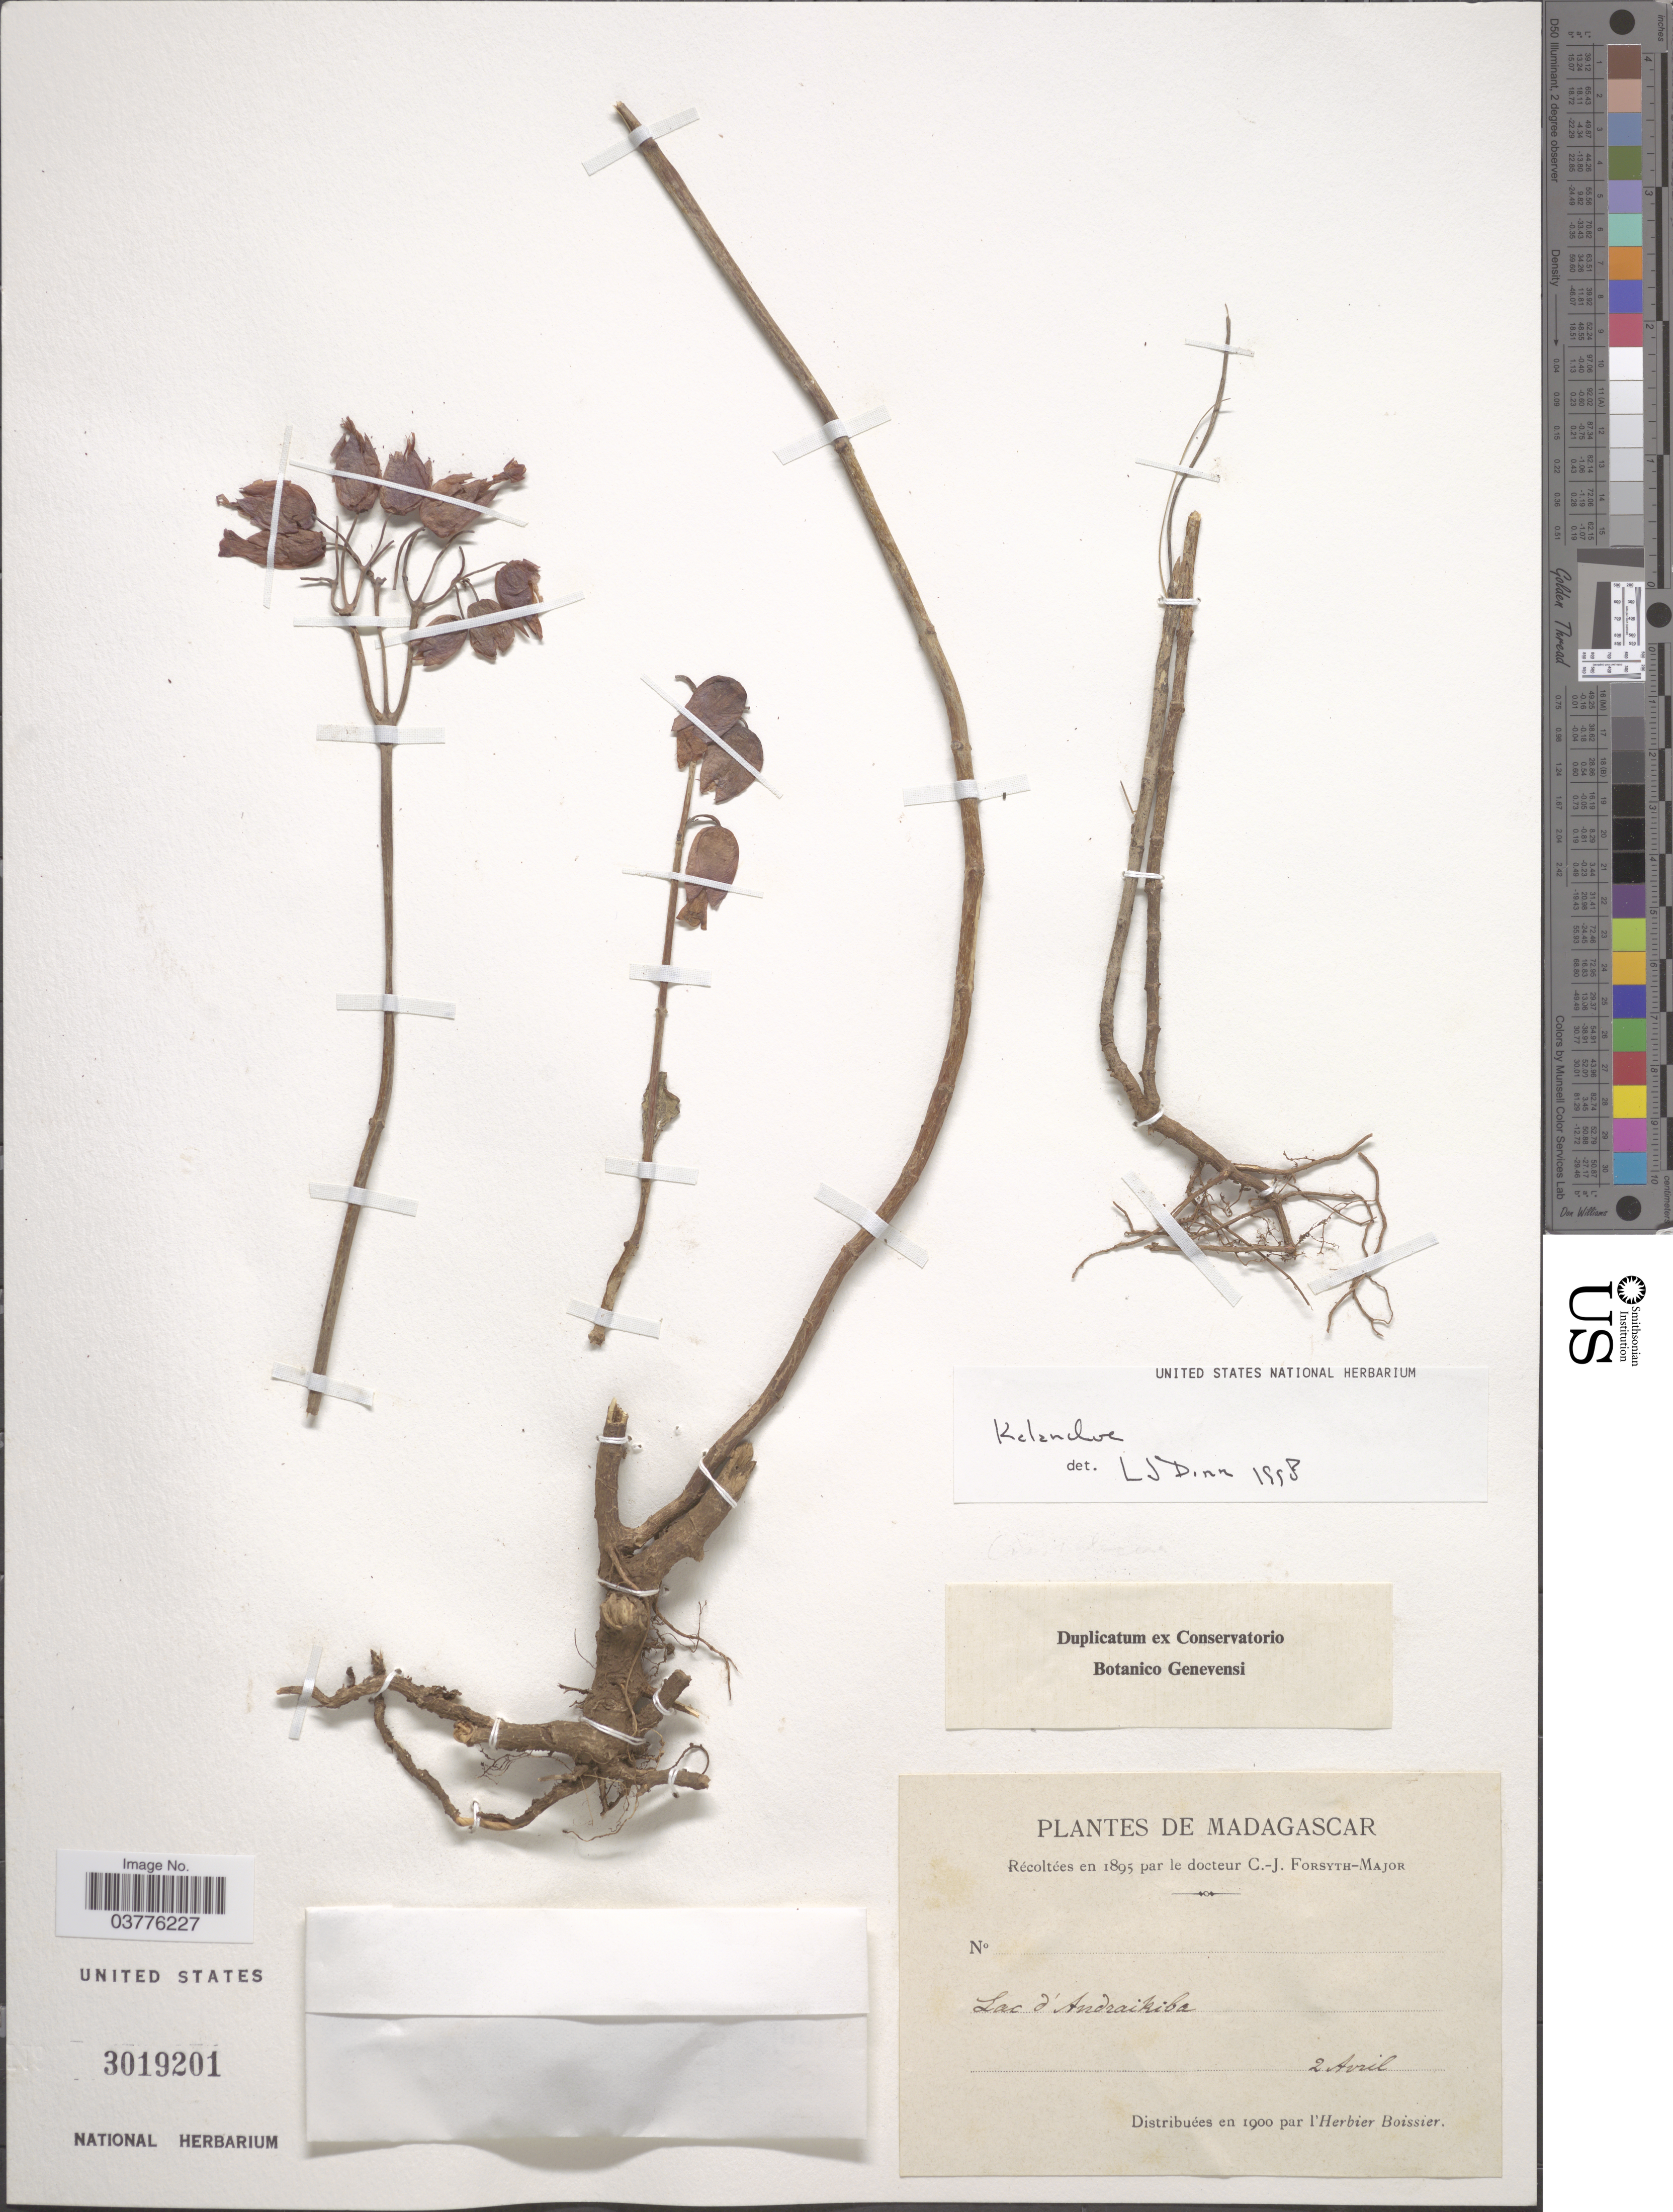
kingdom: Plantae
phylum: Tracheophyta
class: Magnoliopsida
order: Saxifragales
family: Crassulaceae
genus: Kalanchoe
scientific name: Kalanchoe sp.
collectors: C. I. Forsyth-Major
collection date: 1895-04-02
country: Madagascar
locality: Lac d'Andraikiba.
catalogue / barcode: US 3019201